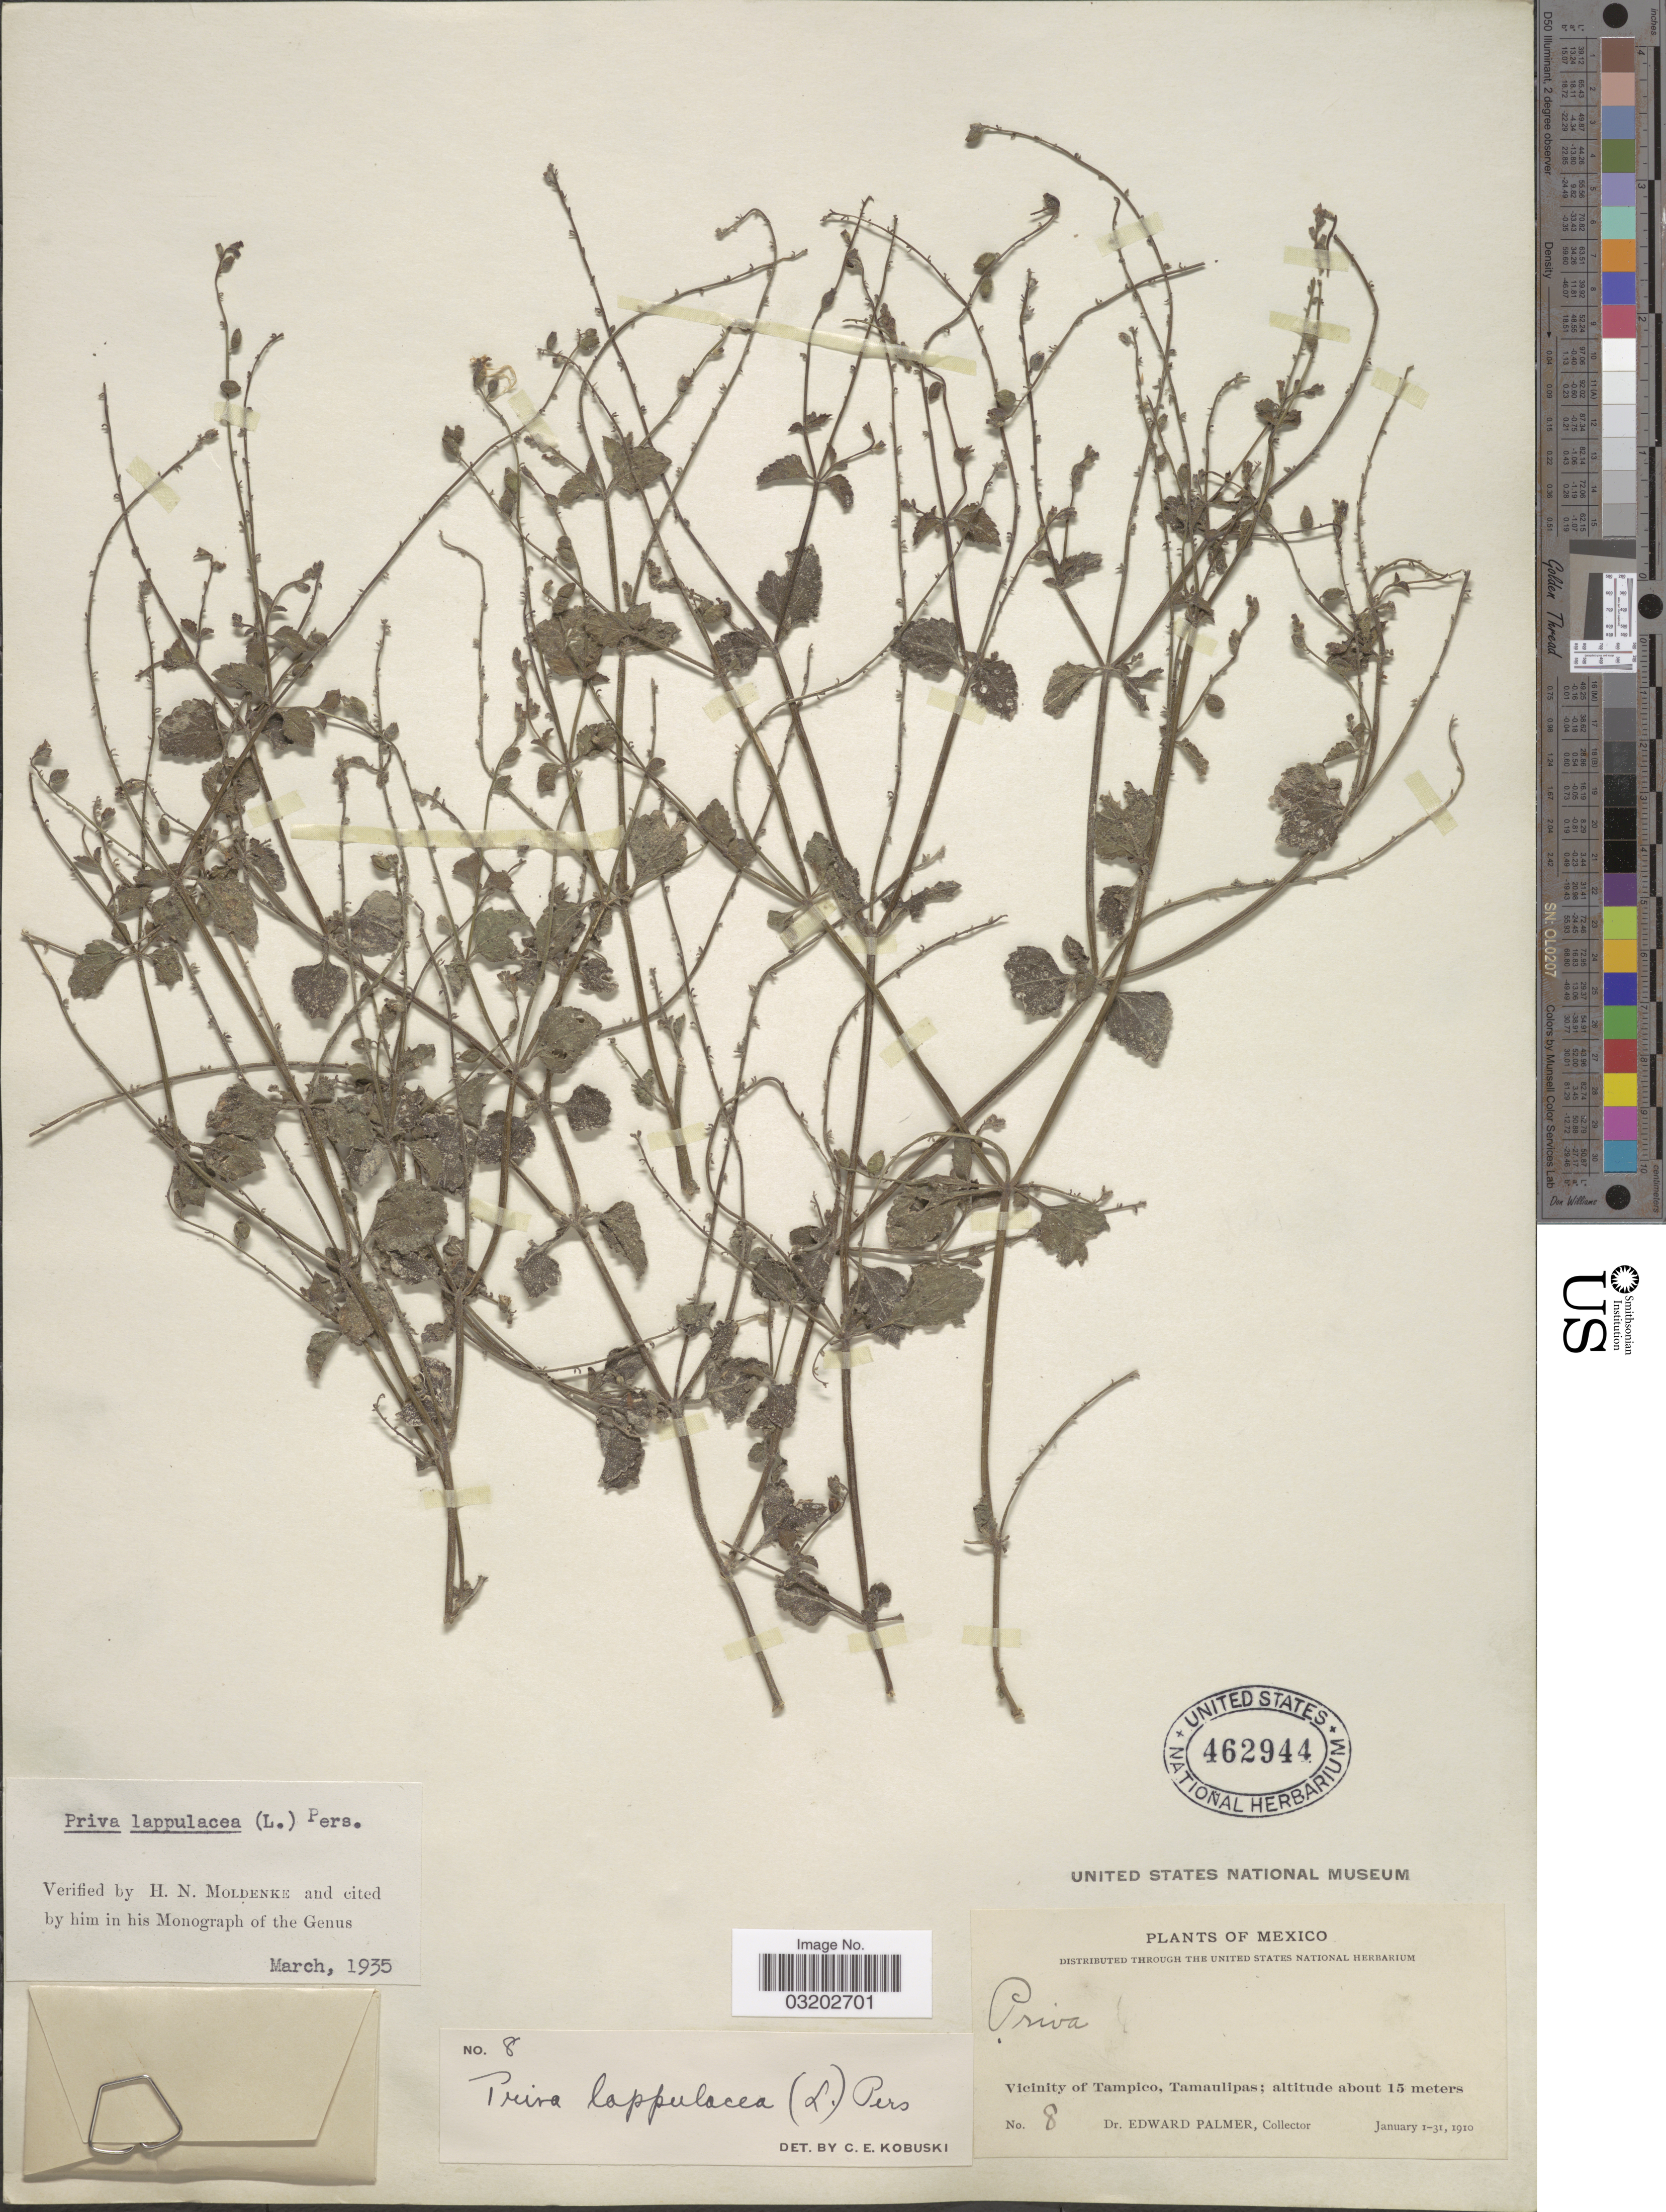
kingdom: Plantae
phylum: Tracheophyta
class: Magnoliopsida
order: Lamiales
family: Verbenaceae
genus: Priva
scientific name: Priva lappulacea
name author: (L.) Pers.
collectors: E. Palmer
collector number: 8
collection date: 1910-01-01/1910-01-31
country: Mexico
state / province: Tamaulipas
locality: Vicinity of Tampico.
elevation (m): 15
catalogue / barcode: US 462944